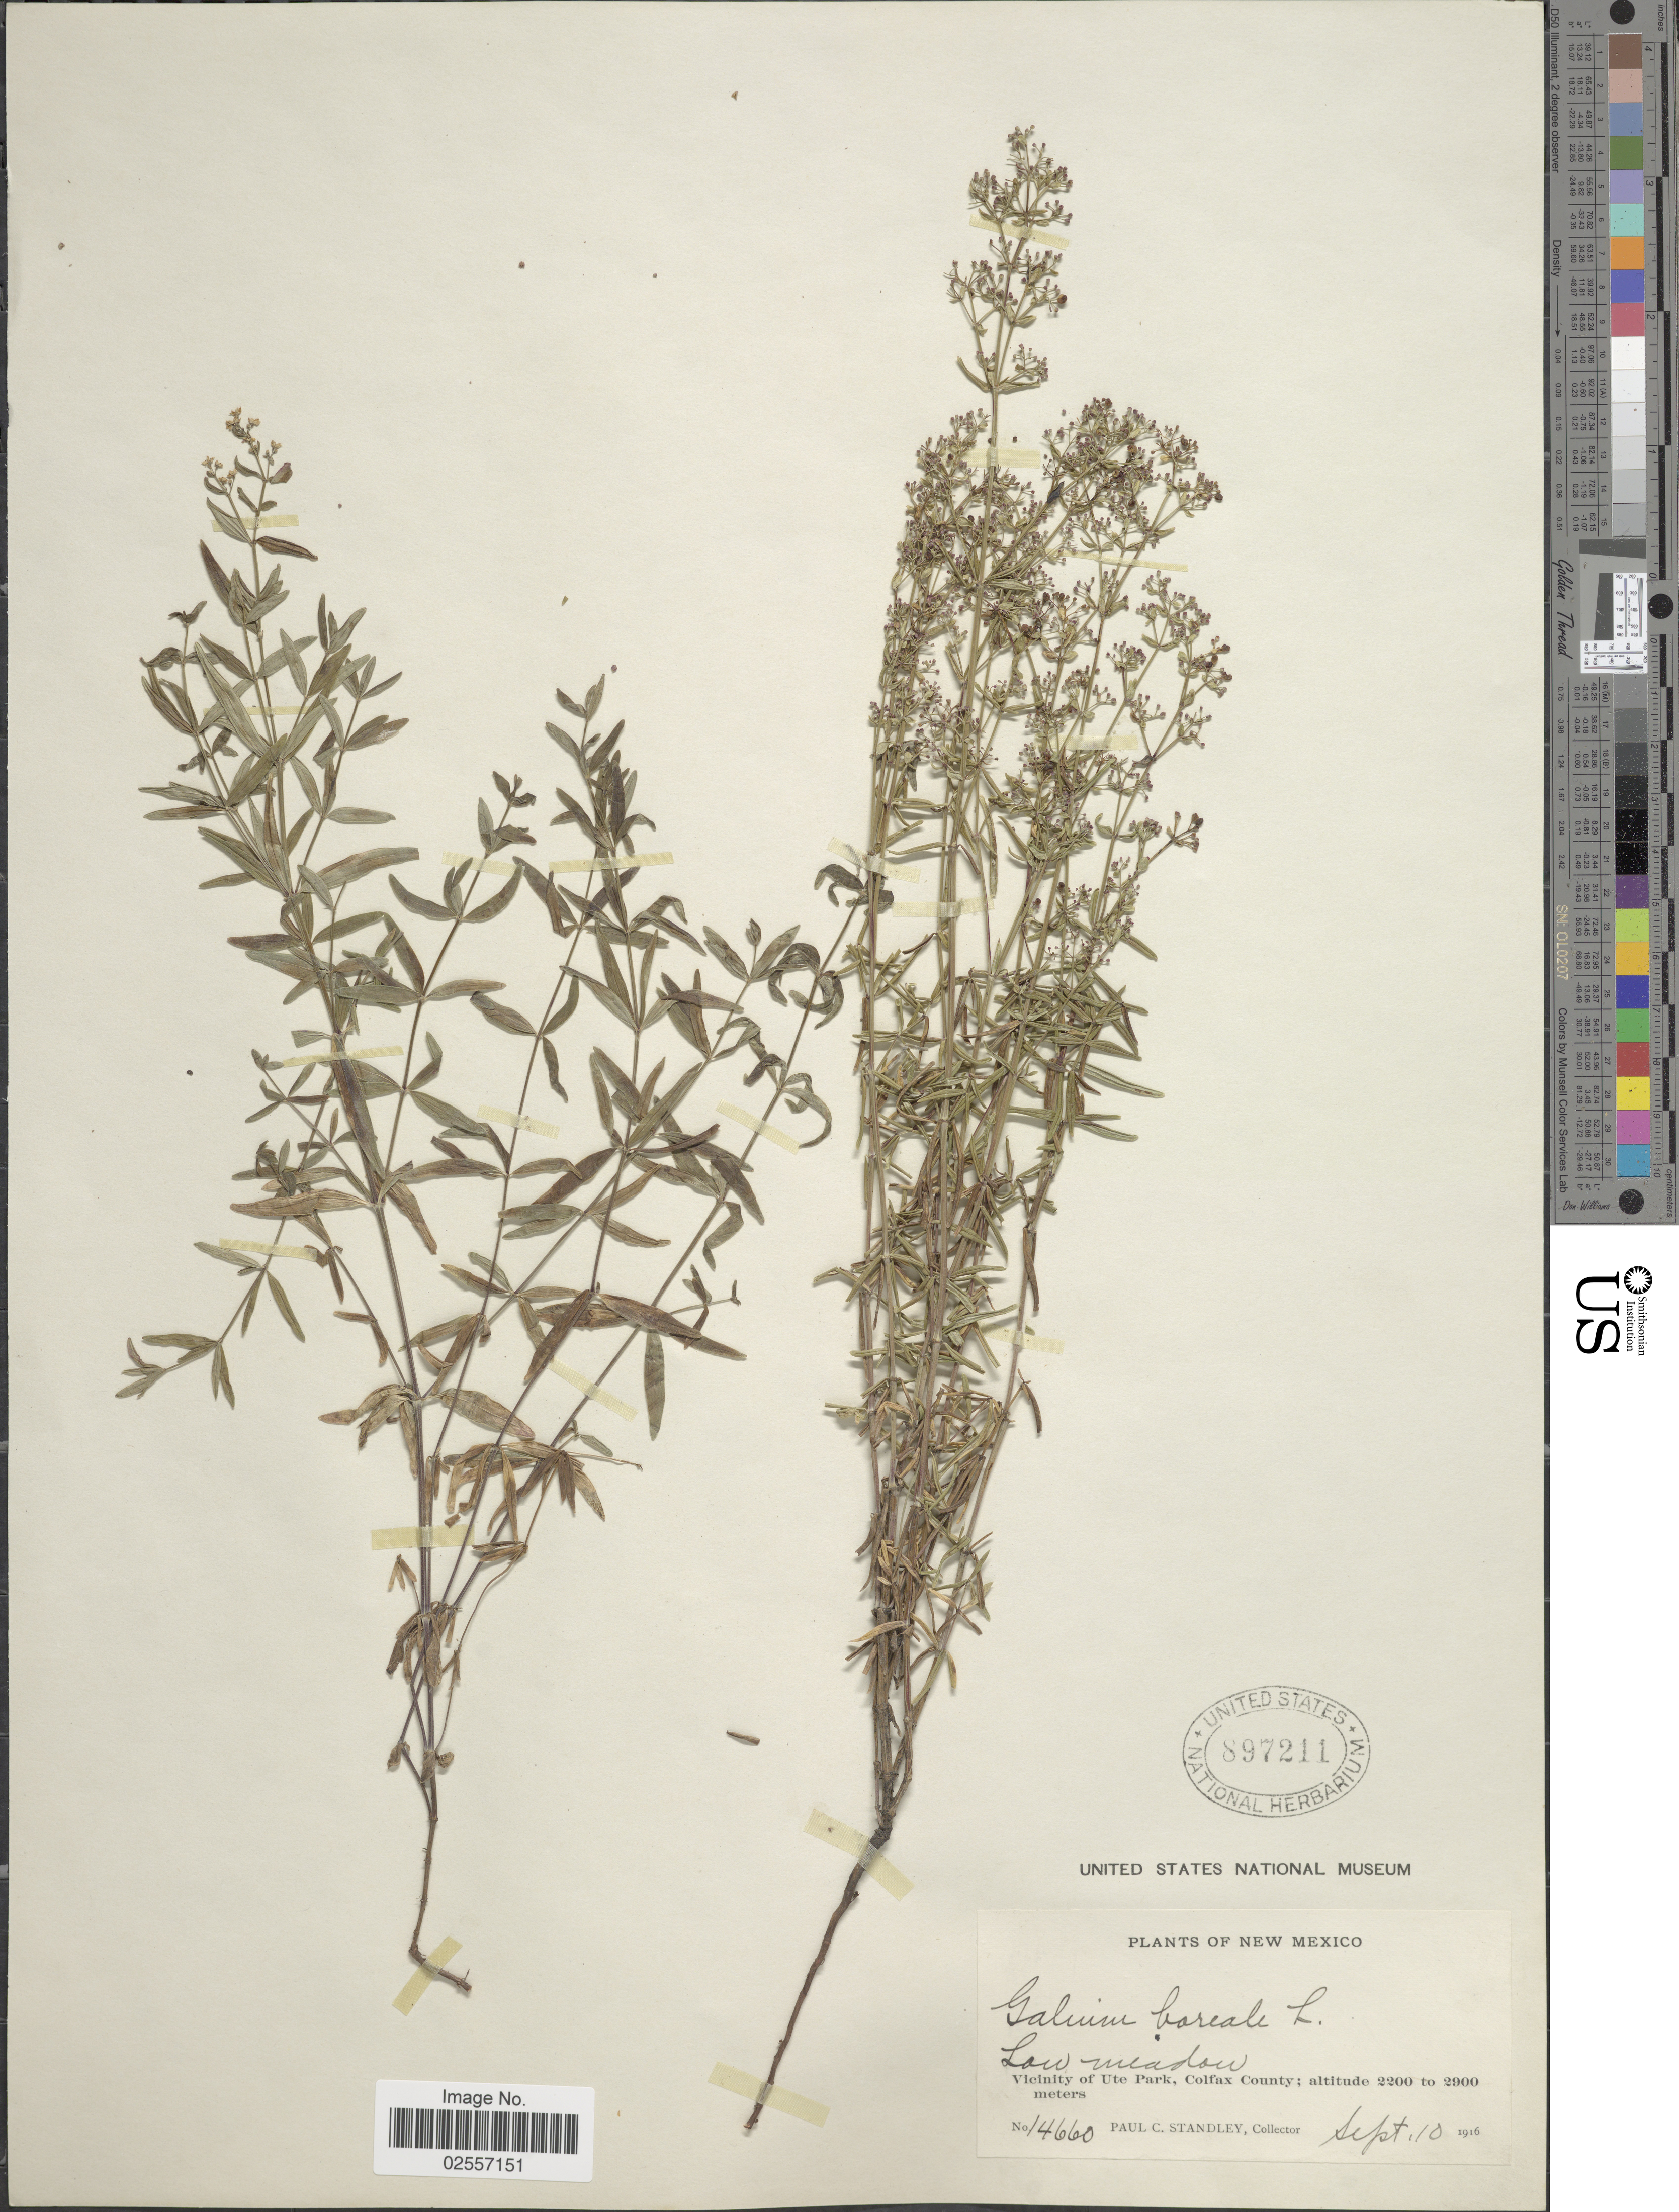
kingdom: Plantae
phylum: Tracheophyta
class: Magnoliopsida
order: Gentianales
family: Rubiaceae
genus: Galium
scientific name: Galium boreale L.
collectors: P. C. Standley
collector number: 14660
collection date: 1916-09-10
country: United States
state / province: New Mexico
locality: Vicinity of Ute Park, Colfax County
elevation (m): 2200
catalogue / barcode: US 897211